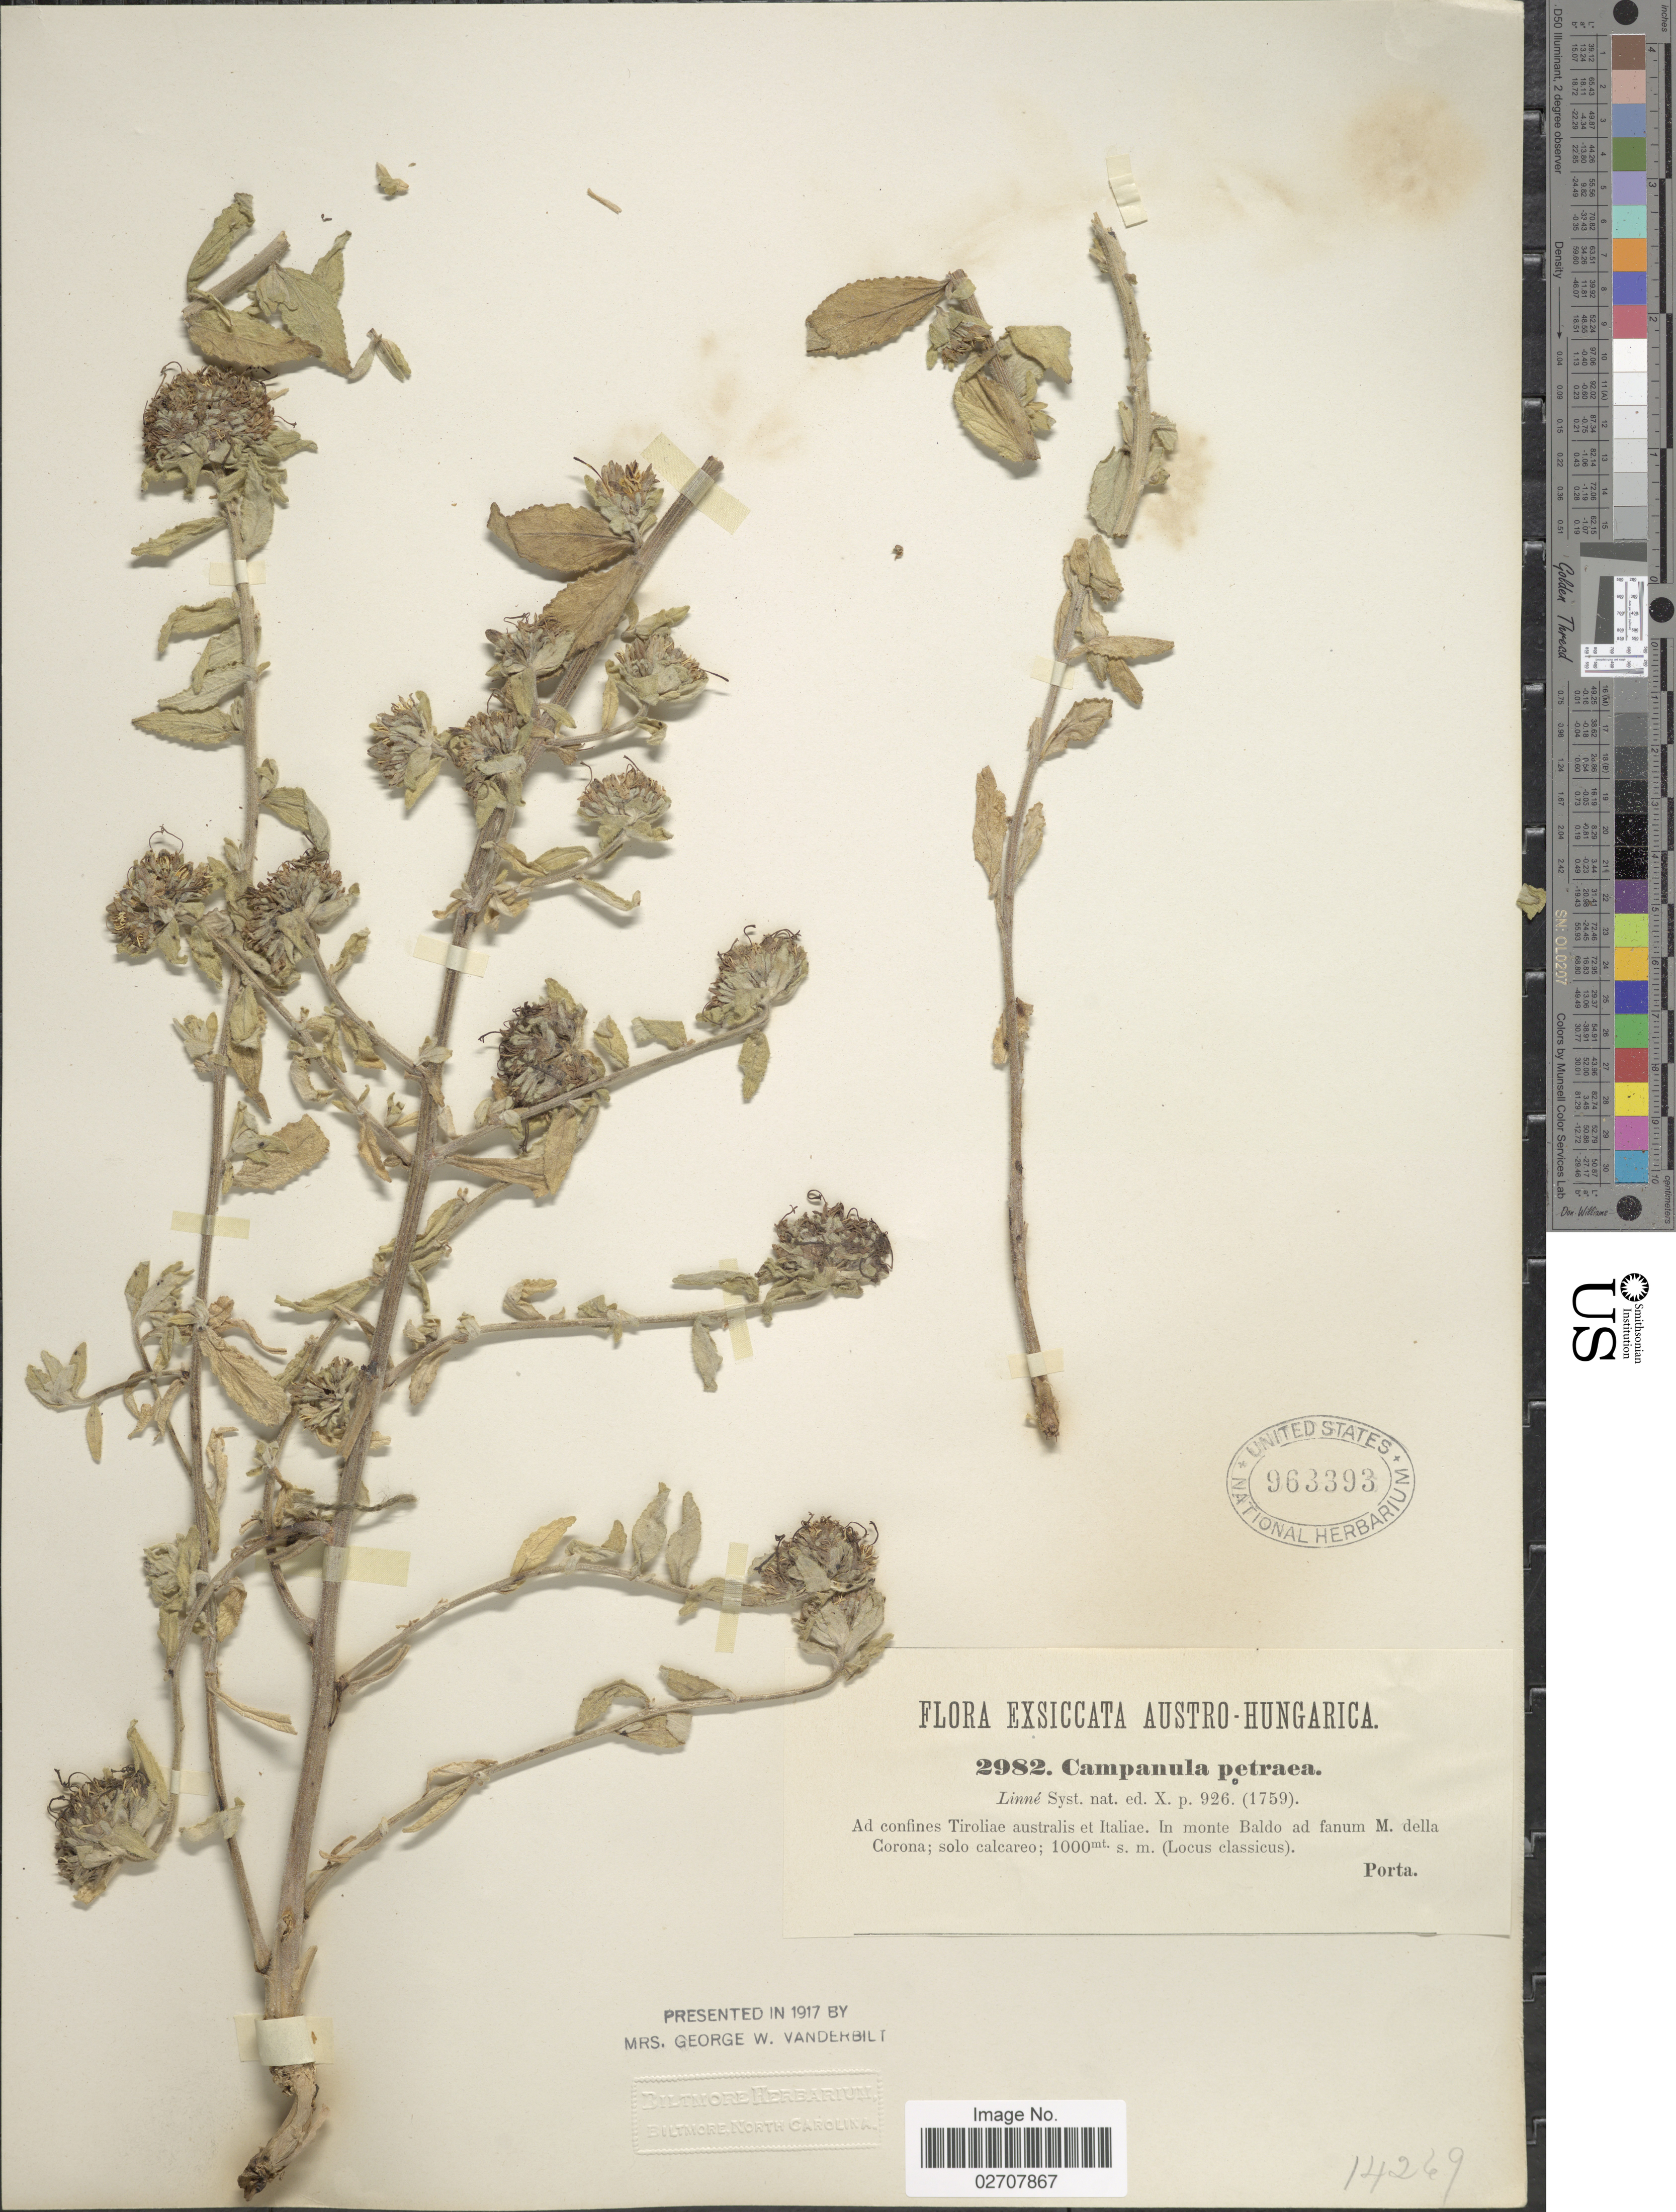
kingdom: Plantae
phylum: Tracheophyta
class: Magnoliopsida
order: Asterales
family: Campanulaceae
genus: Campanula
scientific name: Campanula petraea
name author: L.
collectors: -- Porta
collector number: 2982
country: Italy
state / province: Trentino-Alto Adige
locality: Austro-Hungarica. Ad confine Tiroliae australis et Italiae. In monte Baldo ad fanum M. della Corona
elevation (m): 1000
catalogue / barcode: US 963393